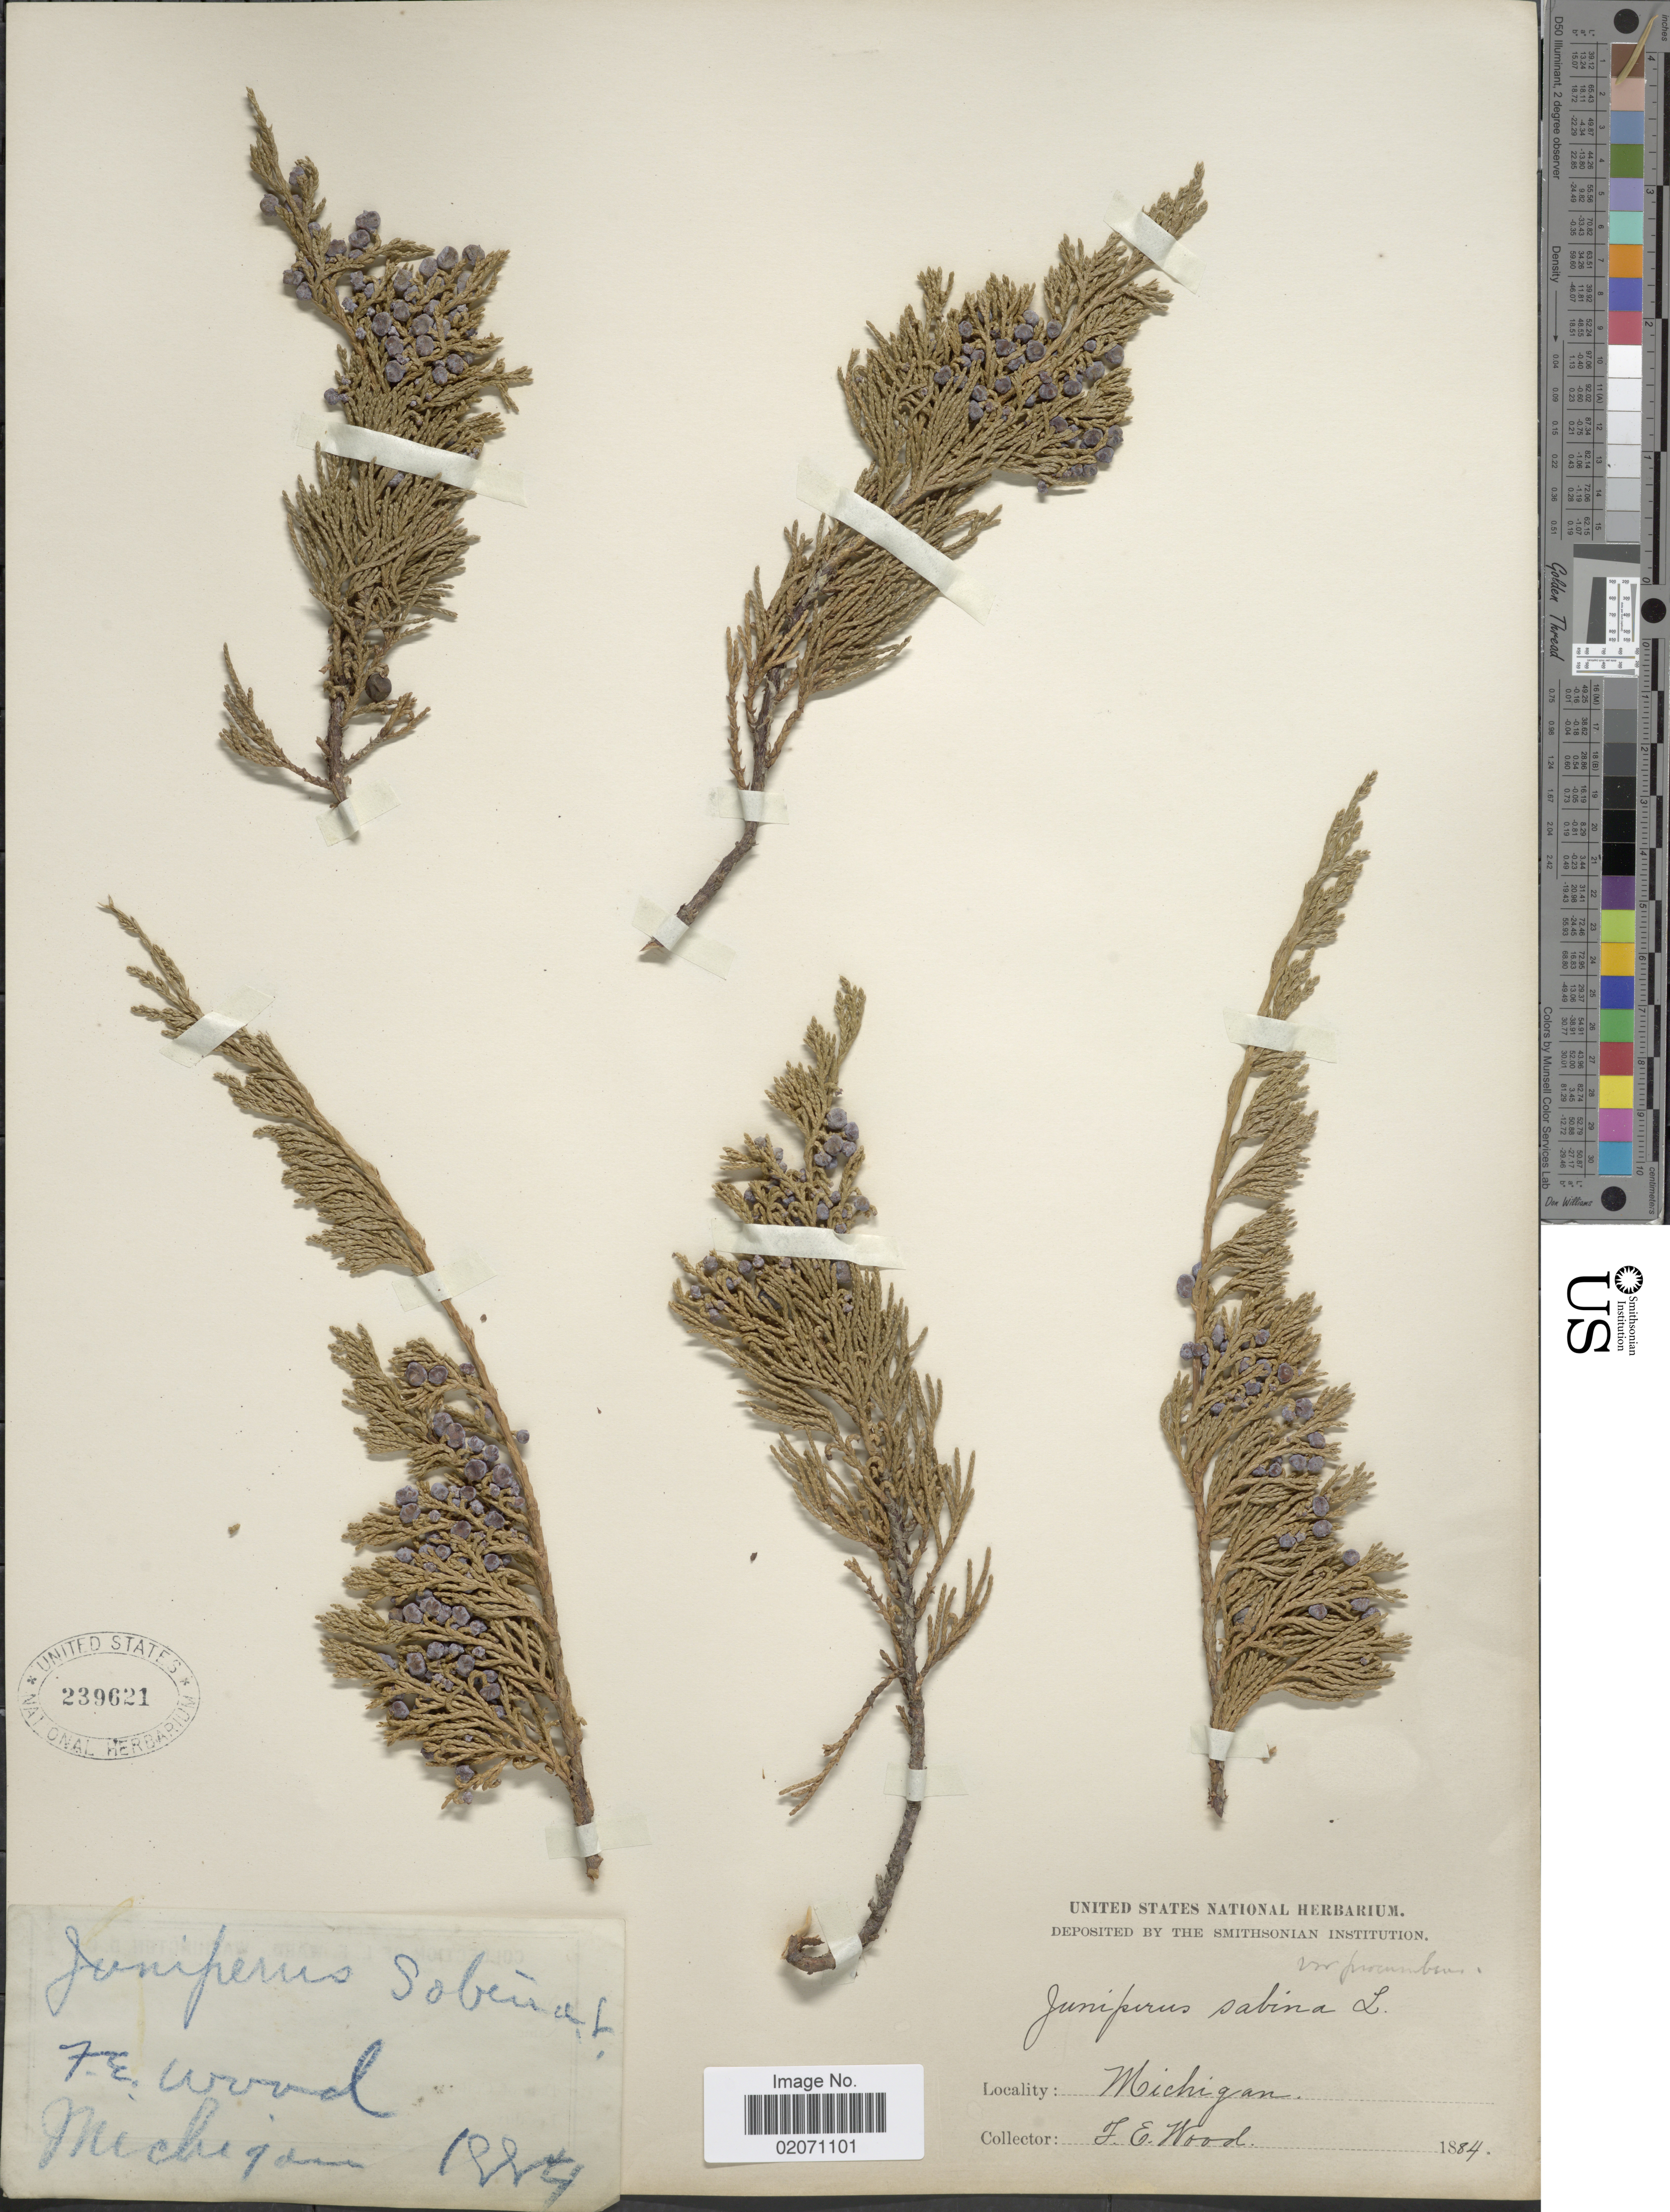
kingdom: Plantae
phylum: Tracheophyta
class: Pinopsida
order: Pinales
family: Cupressaceae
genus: Juniperus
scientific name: Juniperus horizontalis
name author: Moench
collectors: F. Wood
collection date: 1884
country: United States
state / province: Michigan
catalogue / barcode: US 239621